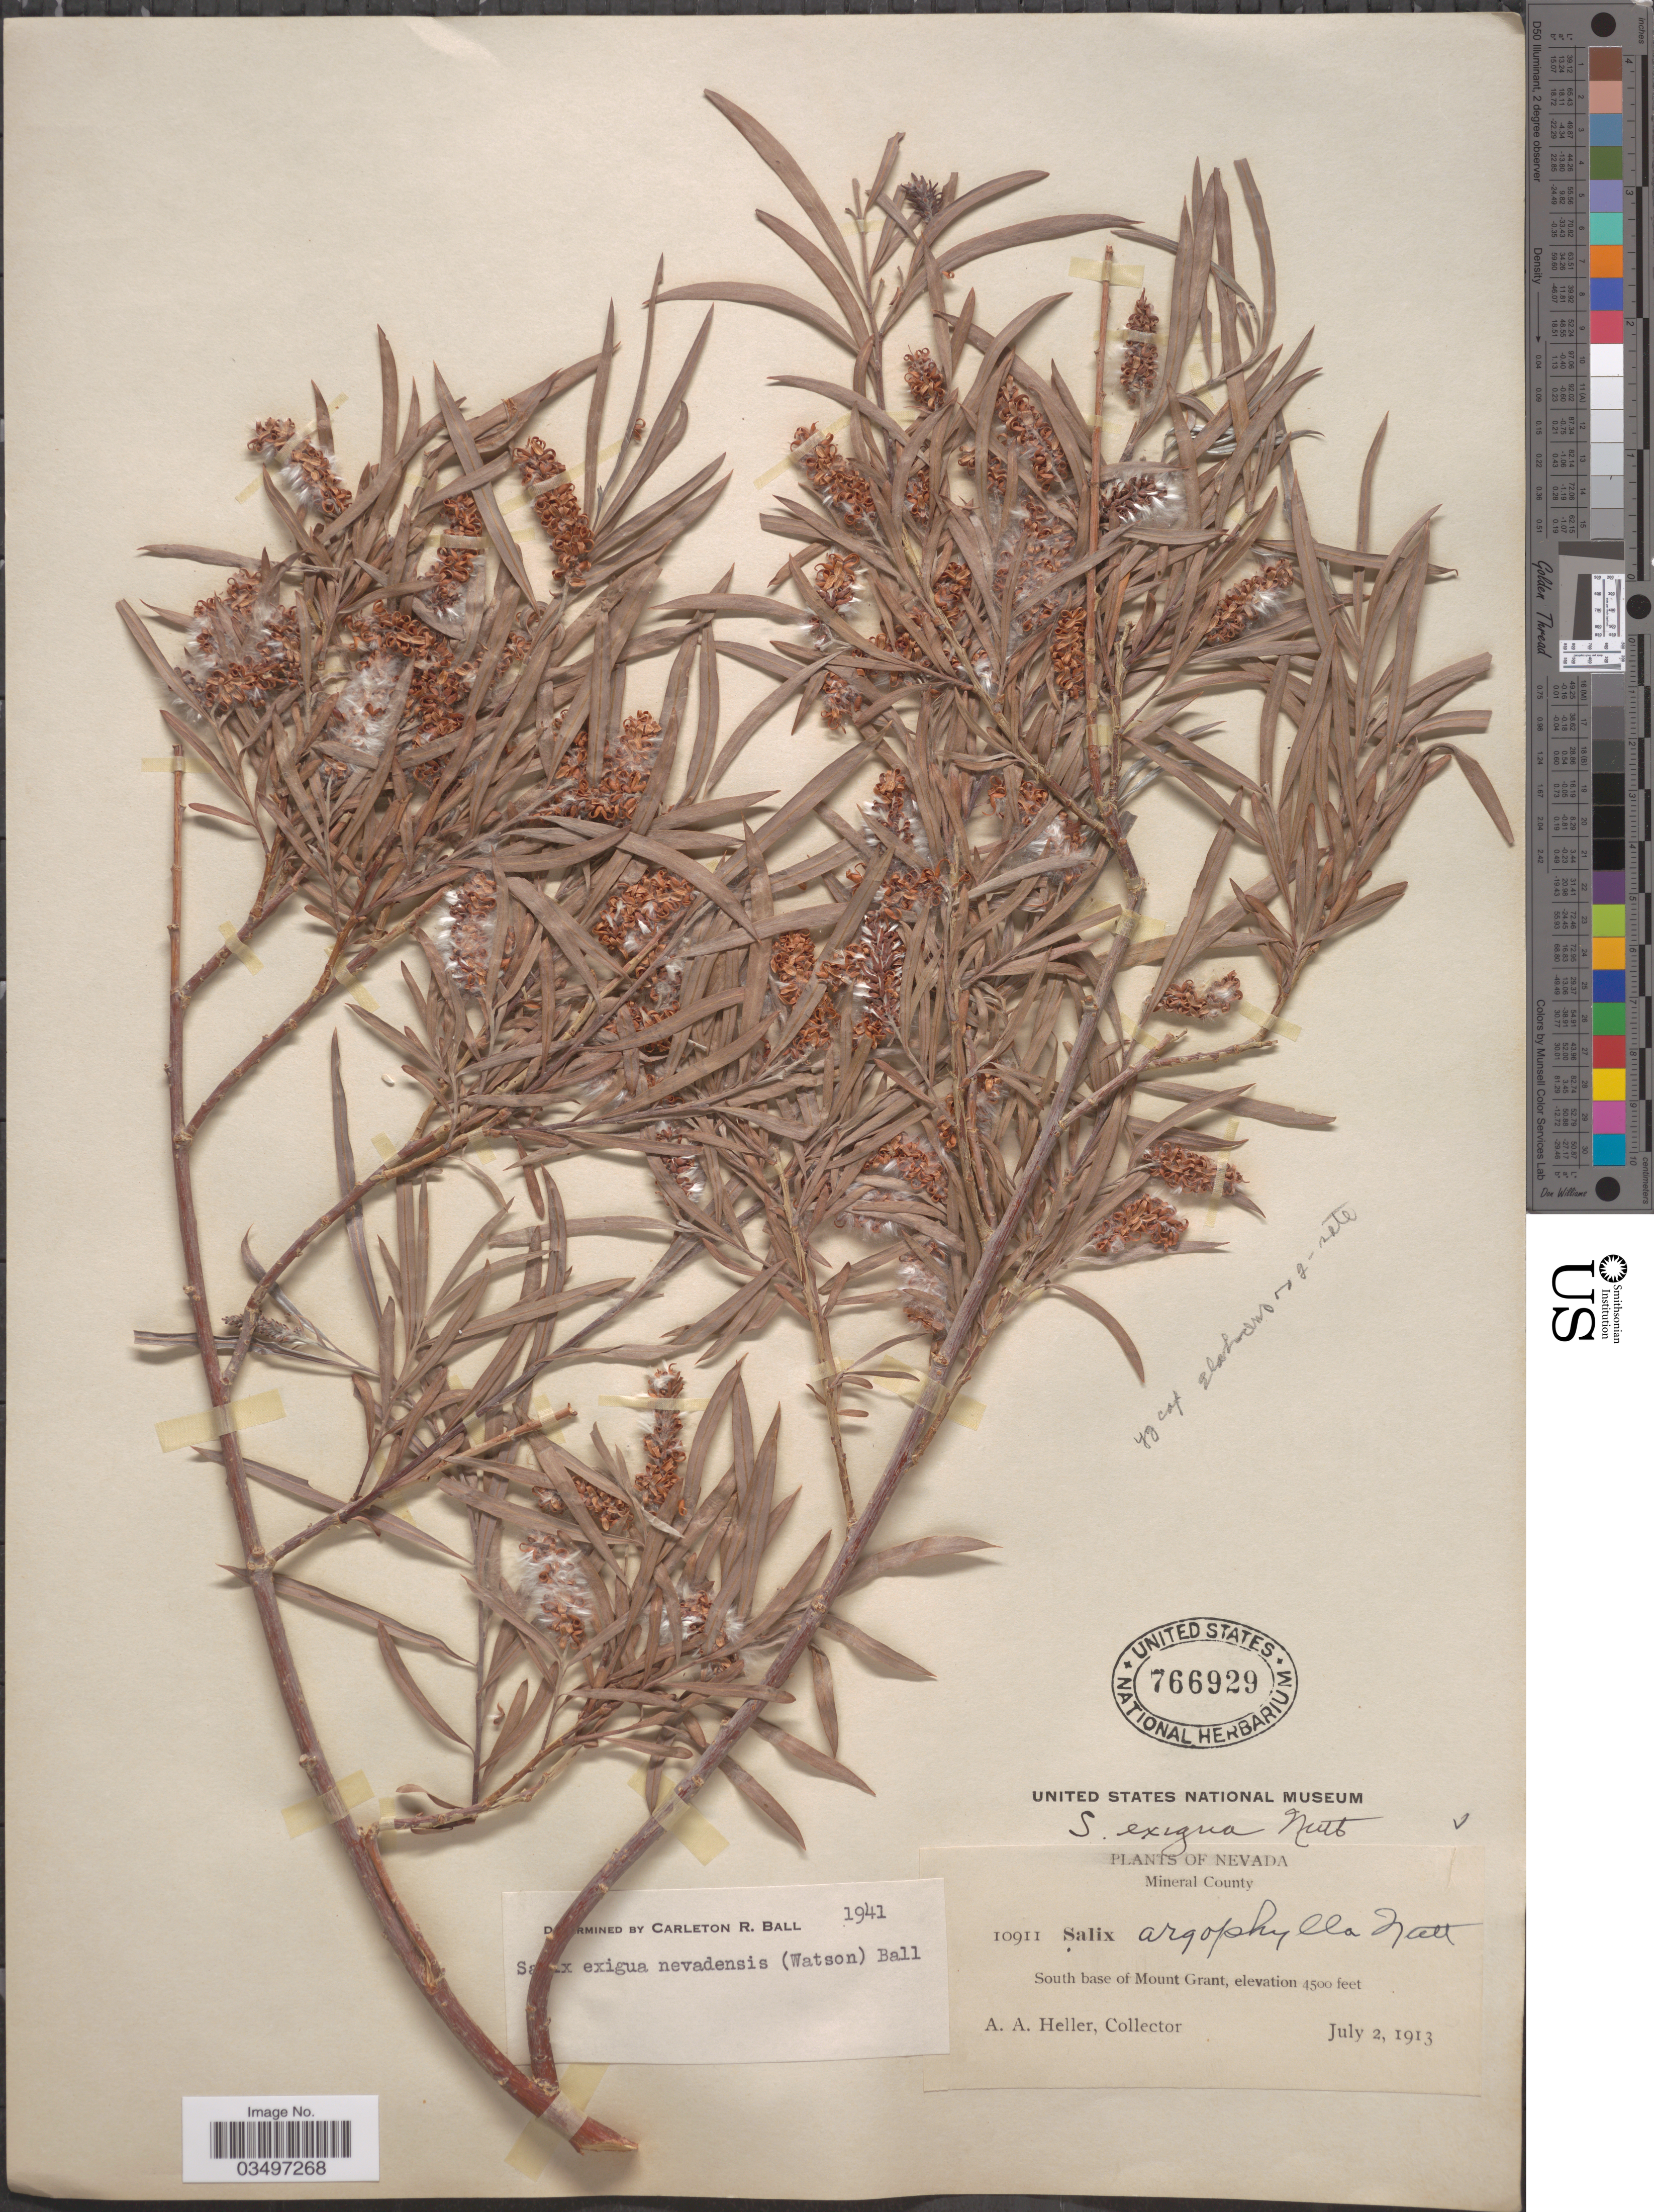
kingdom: Plantae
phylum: Tracheophyta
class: Magnoliopsida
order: Malpighiales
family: Salicaceae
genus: Salix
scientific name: Salix exigua var. nevadensis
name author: (S. Watson) C.K. Schneid.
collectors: A. A. Heller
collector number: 10911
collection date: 1913-07-02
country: United States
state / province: Nevada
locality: Mineral County. South base of Mount Grant.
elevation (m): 1372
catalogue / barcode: US 766929